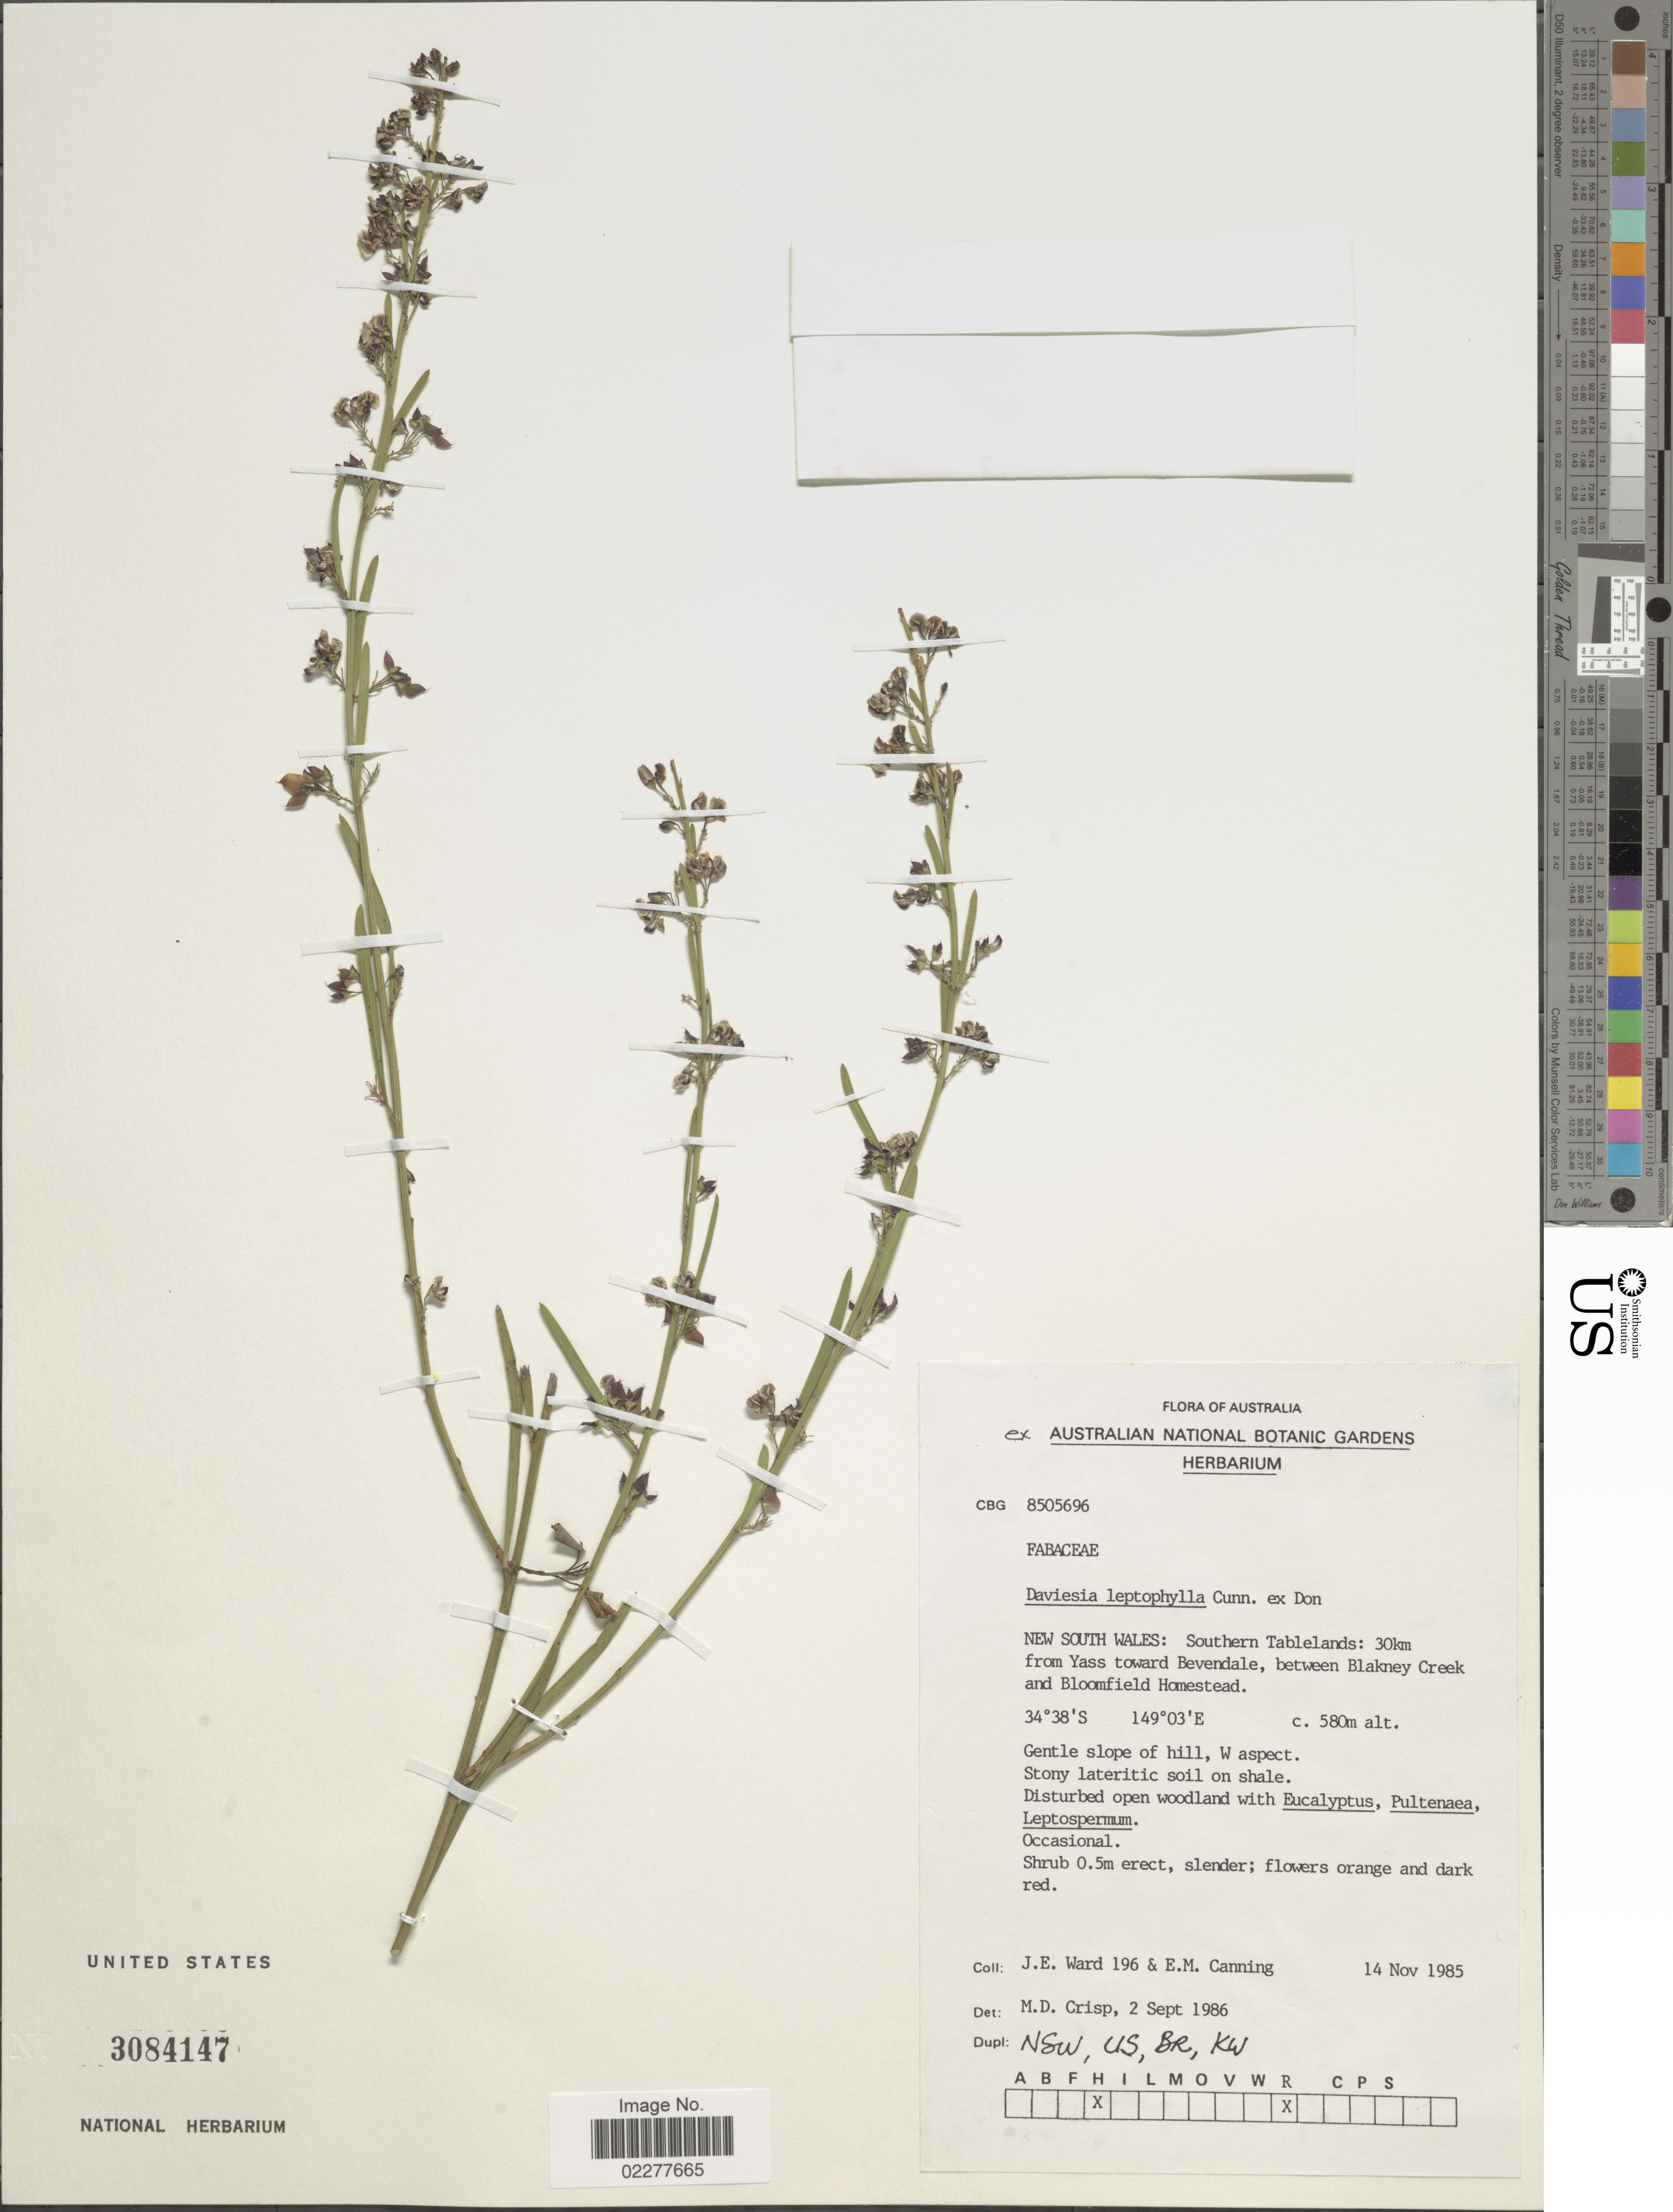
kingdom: Plantae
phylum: Tracheophyta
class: Magnoliopsida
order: Fabales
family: Fabaceae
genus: Daviesia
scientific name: Daviesia leptophylla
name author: A. Cunn. ex Don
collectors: J. Ward & E. Canning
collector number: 196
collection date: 1985-11-14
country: Australia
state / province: New South Wales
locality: Southern Tabblelands: 30km from Yass toward Bvendale, between Blakney Creek and Bloomfield Homestead.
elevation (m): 580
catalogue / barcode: US 3084147